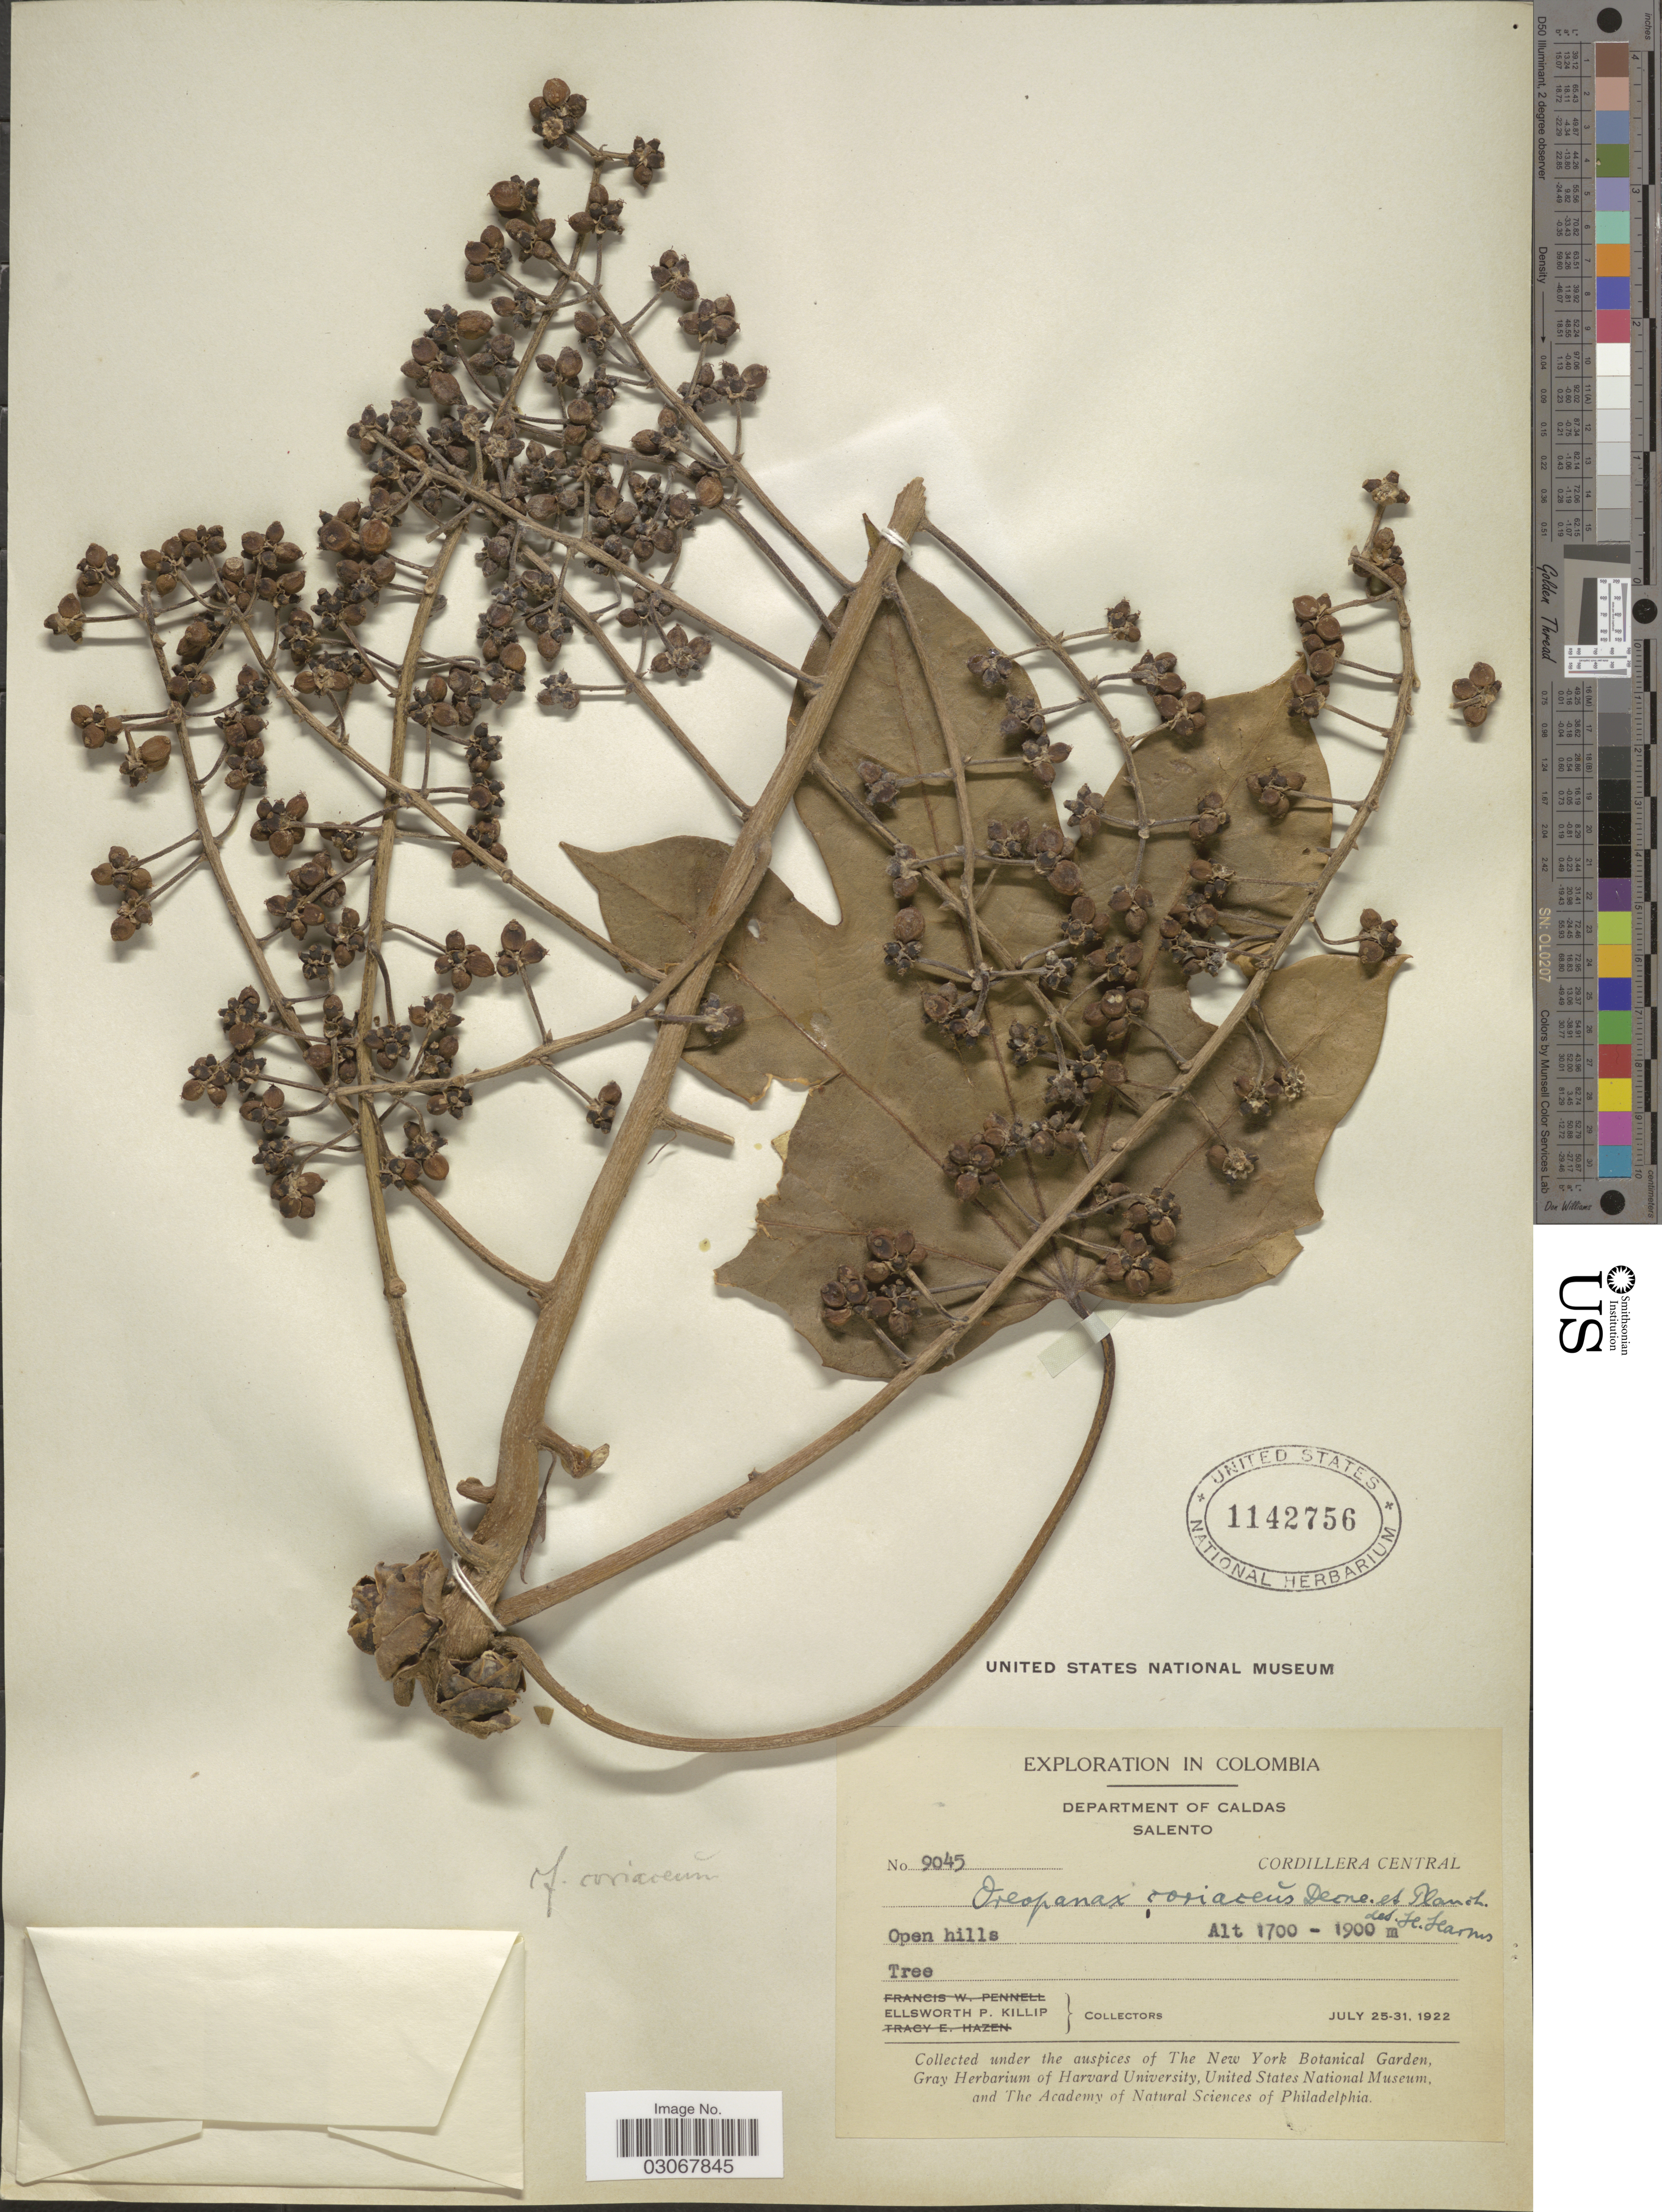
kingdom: Plantae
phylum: Tracheophyta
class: Magnoliopsida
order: Apiales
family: Araliaceae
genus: Oreopanax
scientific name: Oreopanax coriaceus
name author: Decne. & Planch. ex Harms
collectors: E. P. Killip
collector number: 9045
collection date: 1922-07-25/1922-07-31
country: Colombia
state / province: Caldas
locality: Department of Caldas. Salento. Cordillera Central.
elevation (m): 1700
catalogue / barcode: US 1142756